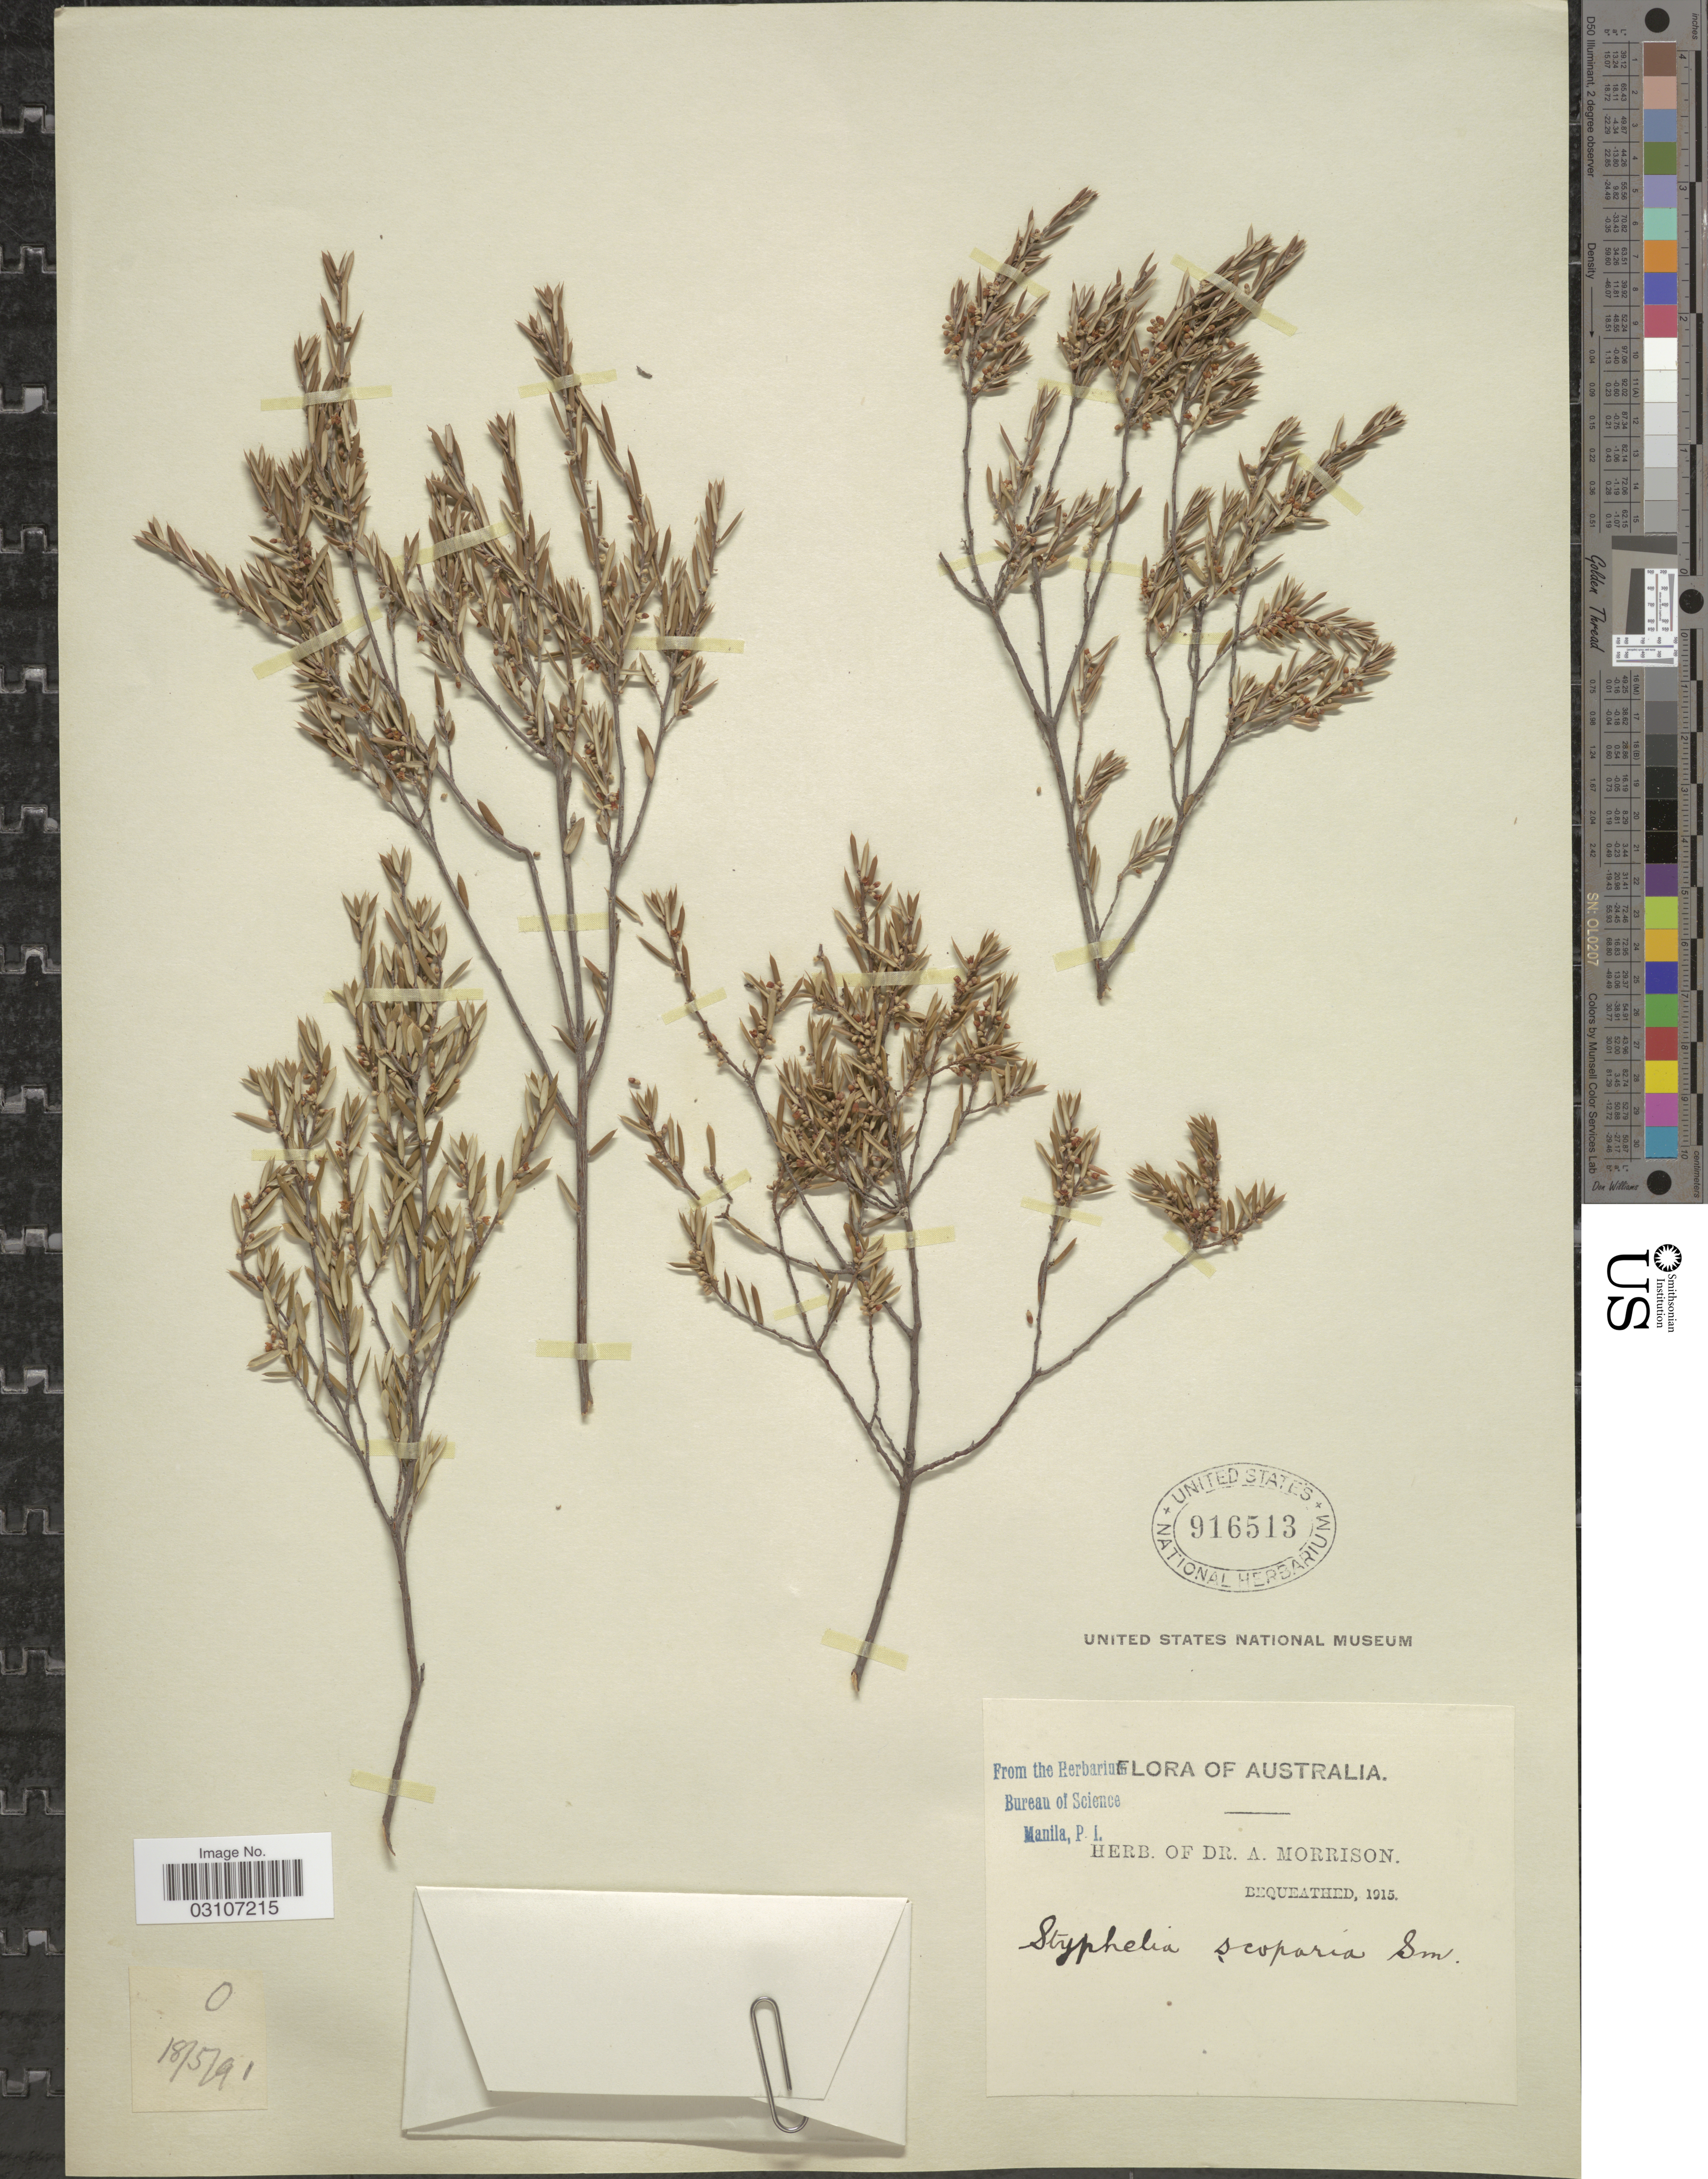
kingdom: Plantae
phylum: Tracheophyta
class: Magnoliopsida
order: Ericales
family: Ericaceae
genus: Monotoca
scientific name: Monotoca scoparia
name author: (Sm.) R. Br.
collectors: ex herb. Dr. A. Morrison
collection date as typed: Transcribed d/m/y: 18/5/91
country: Australia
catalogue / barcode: US 916513